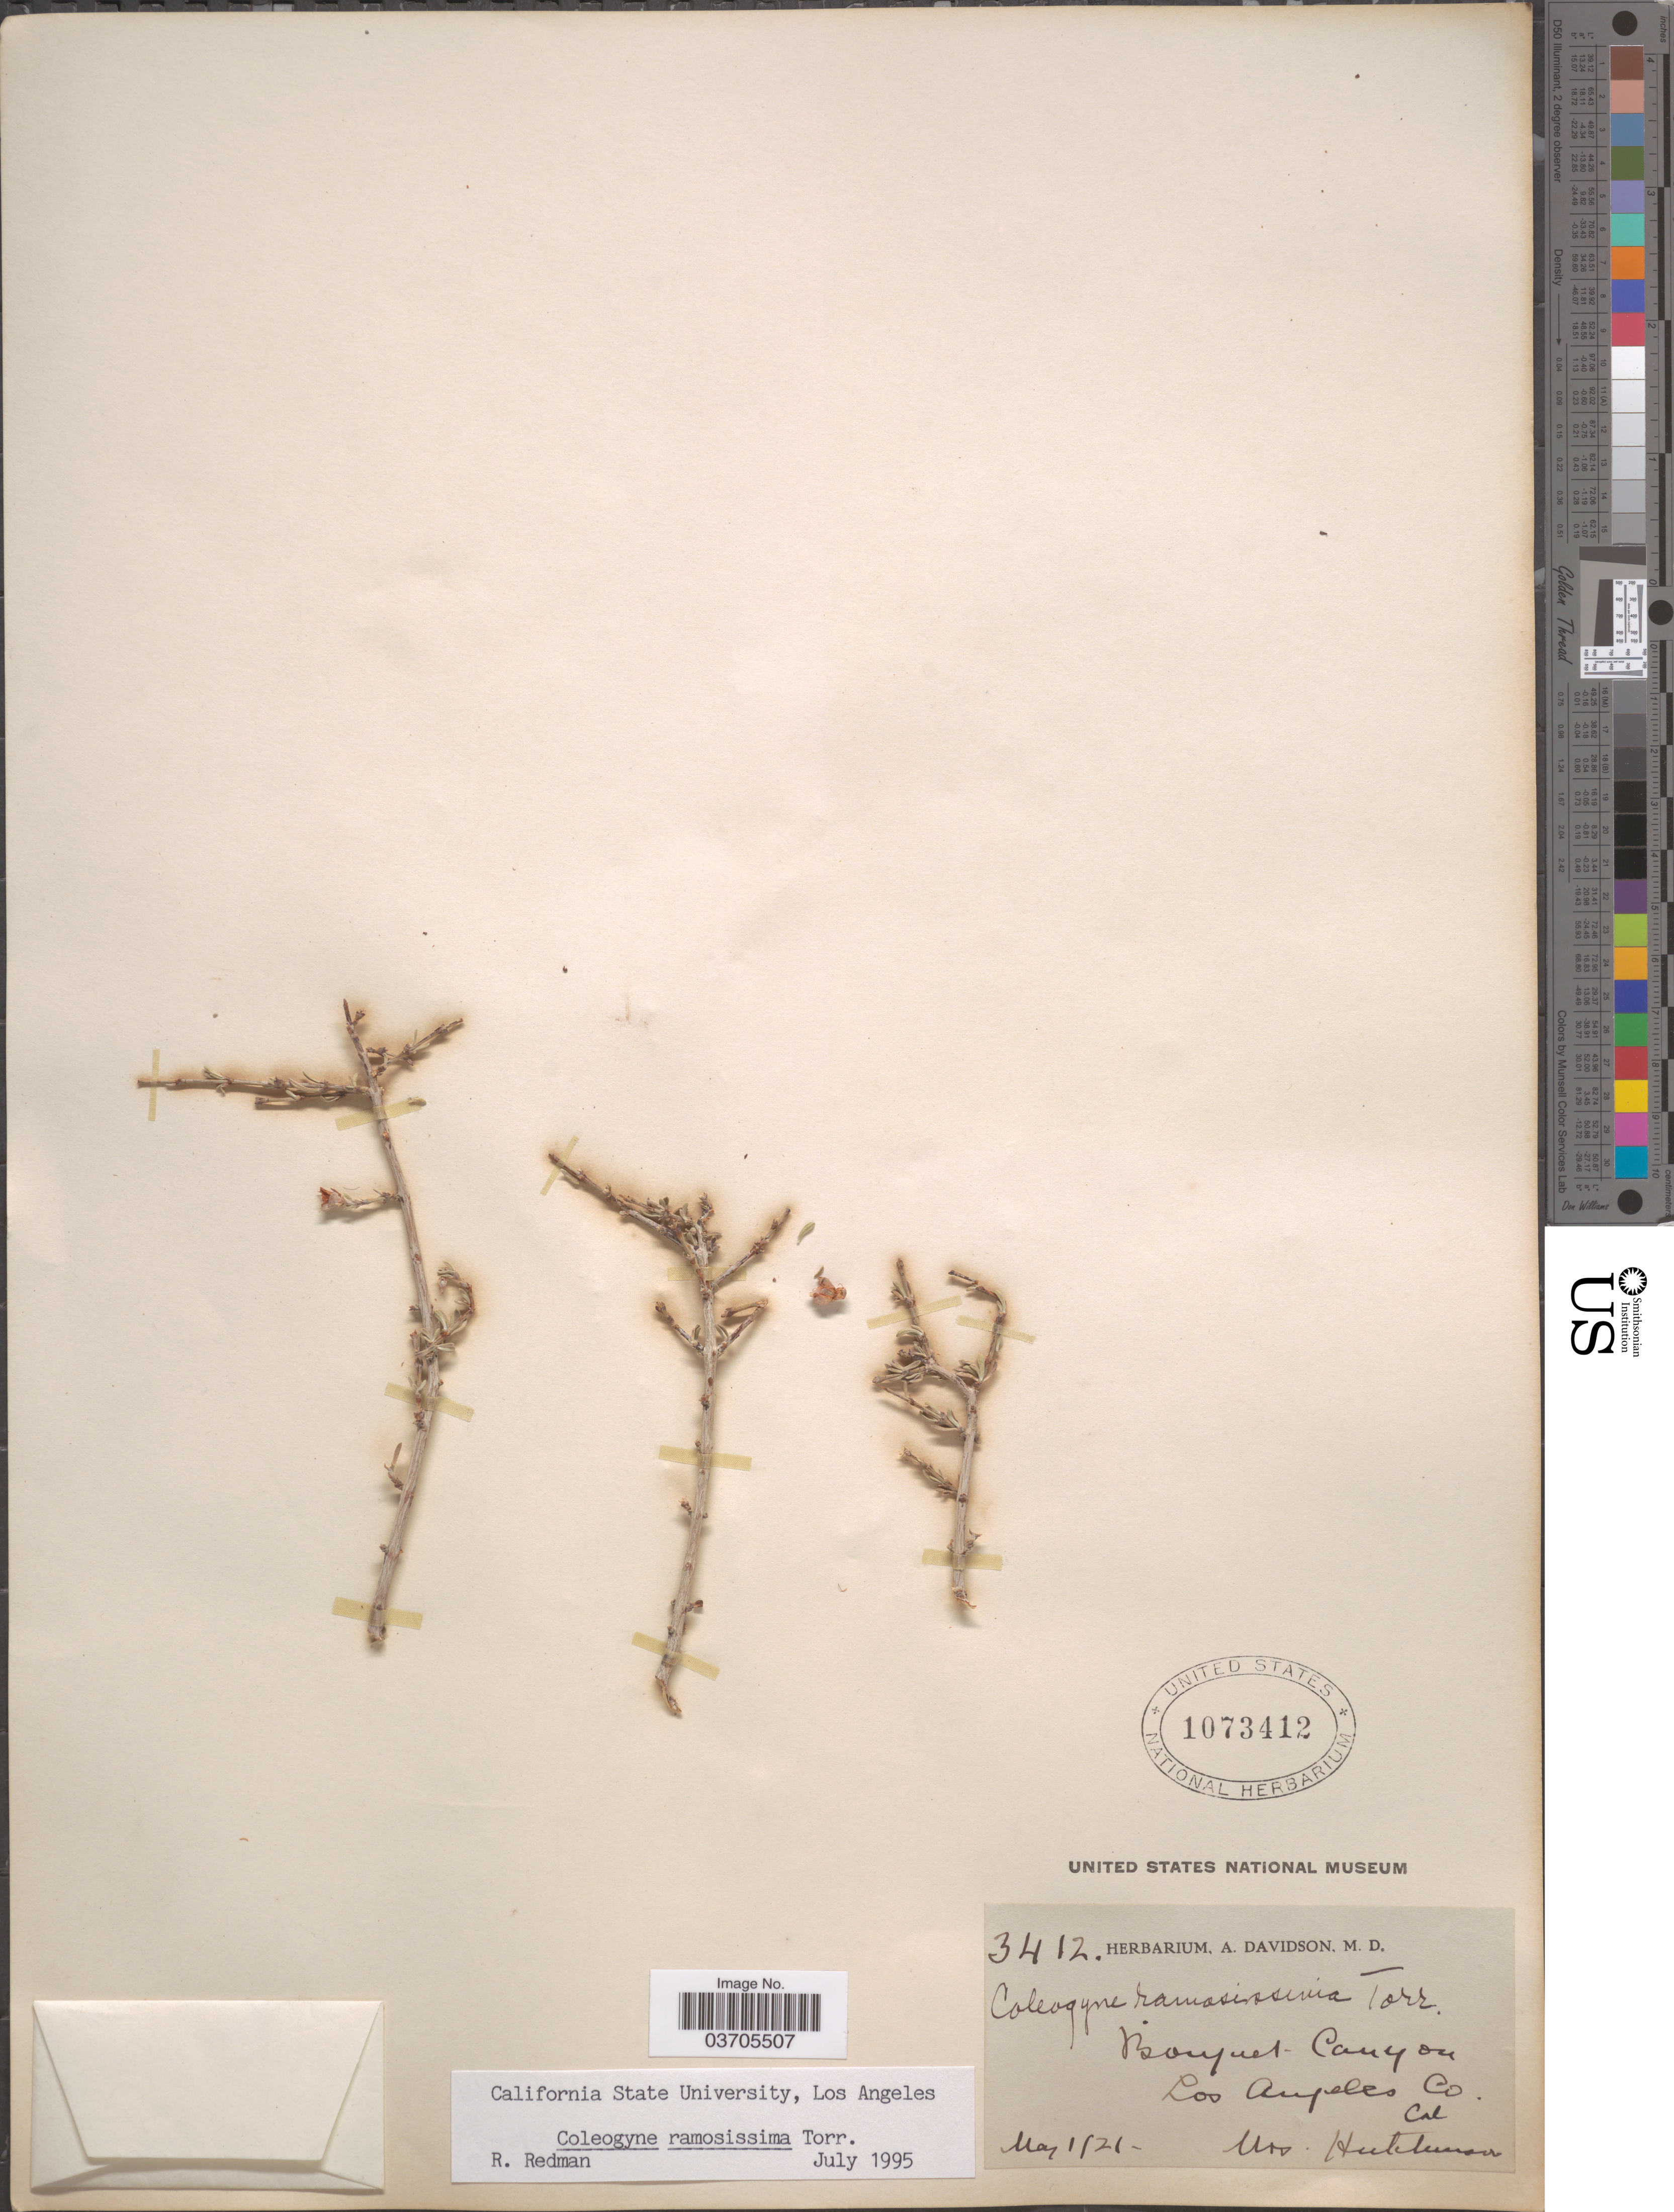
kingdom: Plantae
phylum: Tracheophyta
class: Magnoliopsida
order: Rosales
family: Rosaceae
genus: Coleogyne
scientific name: Coleogyne ramosissima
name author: Torr.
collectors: Hutchinson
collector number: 3412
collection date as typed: Transcribed d/m/y: 1/5/21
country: United States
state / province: California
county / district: Los Angeles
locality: Bouquet Canyon. Los Angeles Co.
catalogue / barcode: US 1073412